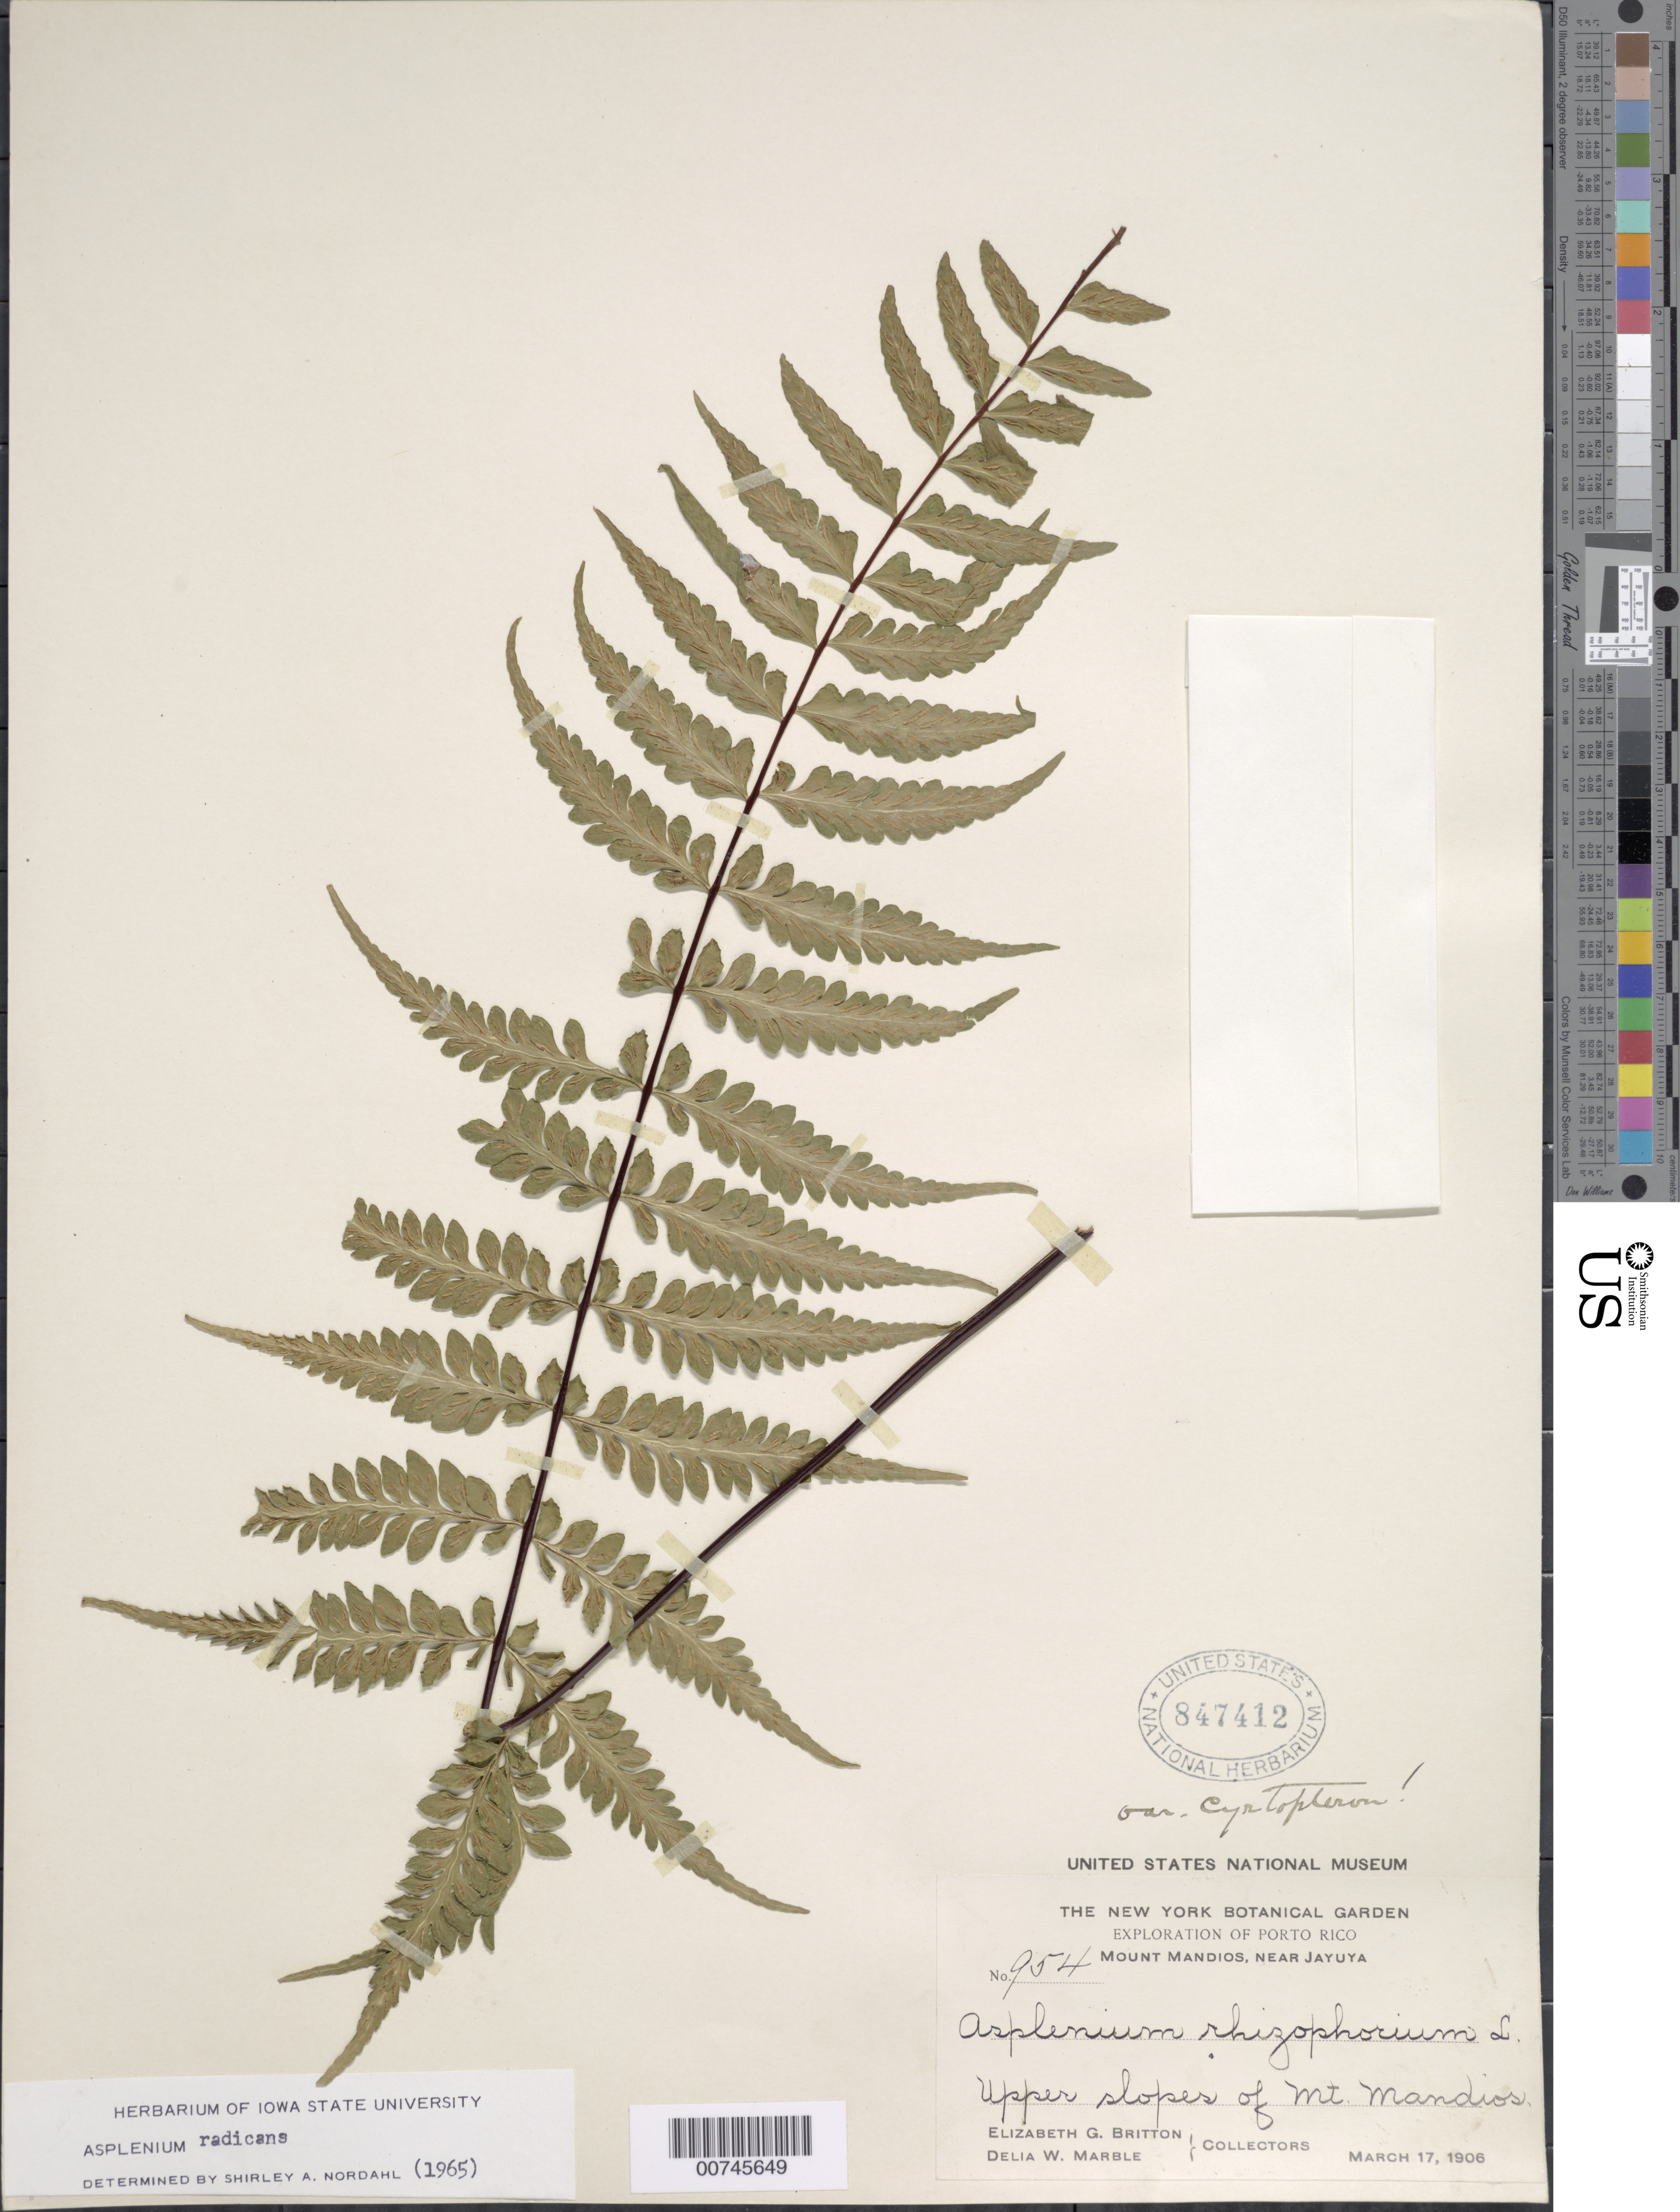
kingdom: Plantae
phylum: Tracheophyta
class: Polypodiopsida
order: Polypodiales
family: Aspleniaceae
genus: Asplenium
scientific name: Asplenium radicans var. radicans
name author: L.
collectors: N. Britton & D. W. Marble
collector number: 954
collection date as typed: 17 Mar 1906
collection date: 1906-03-17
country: Puerto Rico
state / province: Jayuya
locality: Mount Mandios, near Jayuya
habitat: Upper slopes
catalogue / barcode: US 847412